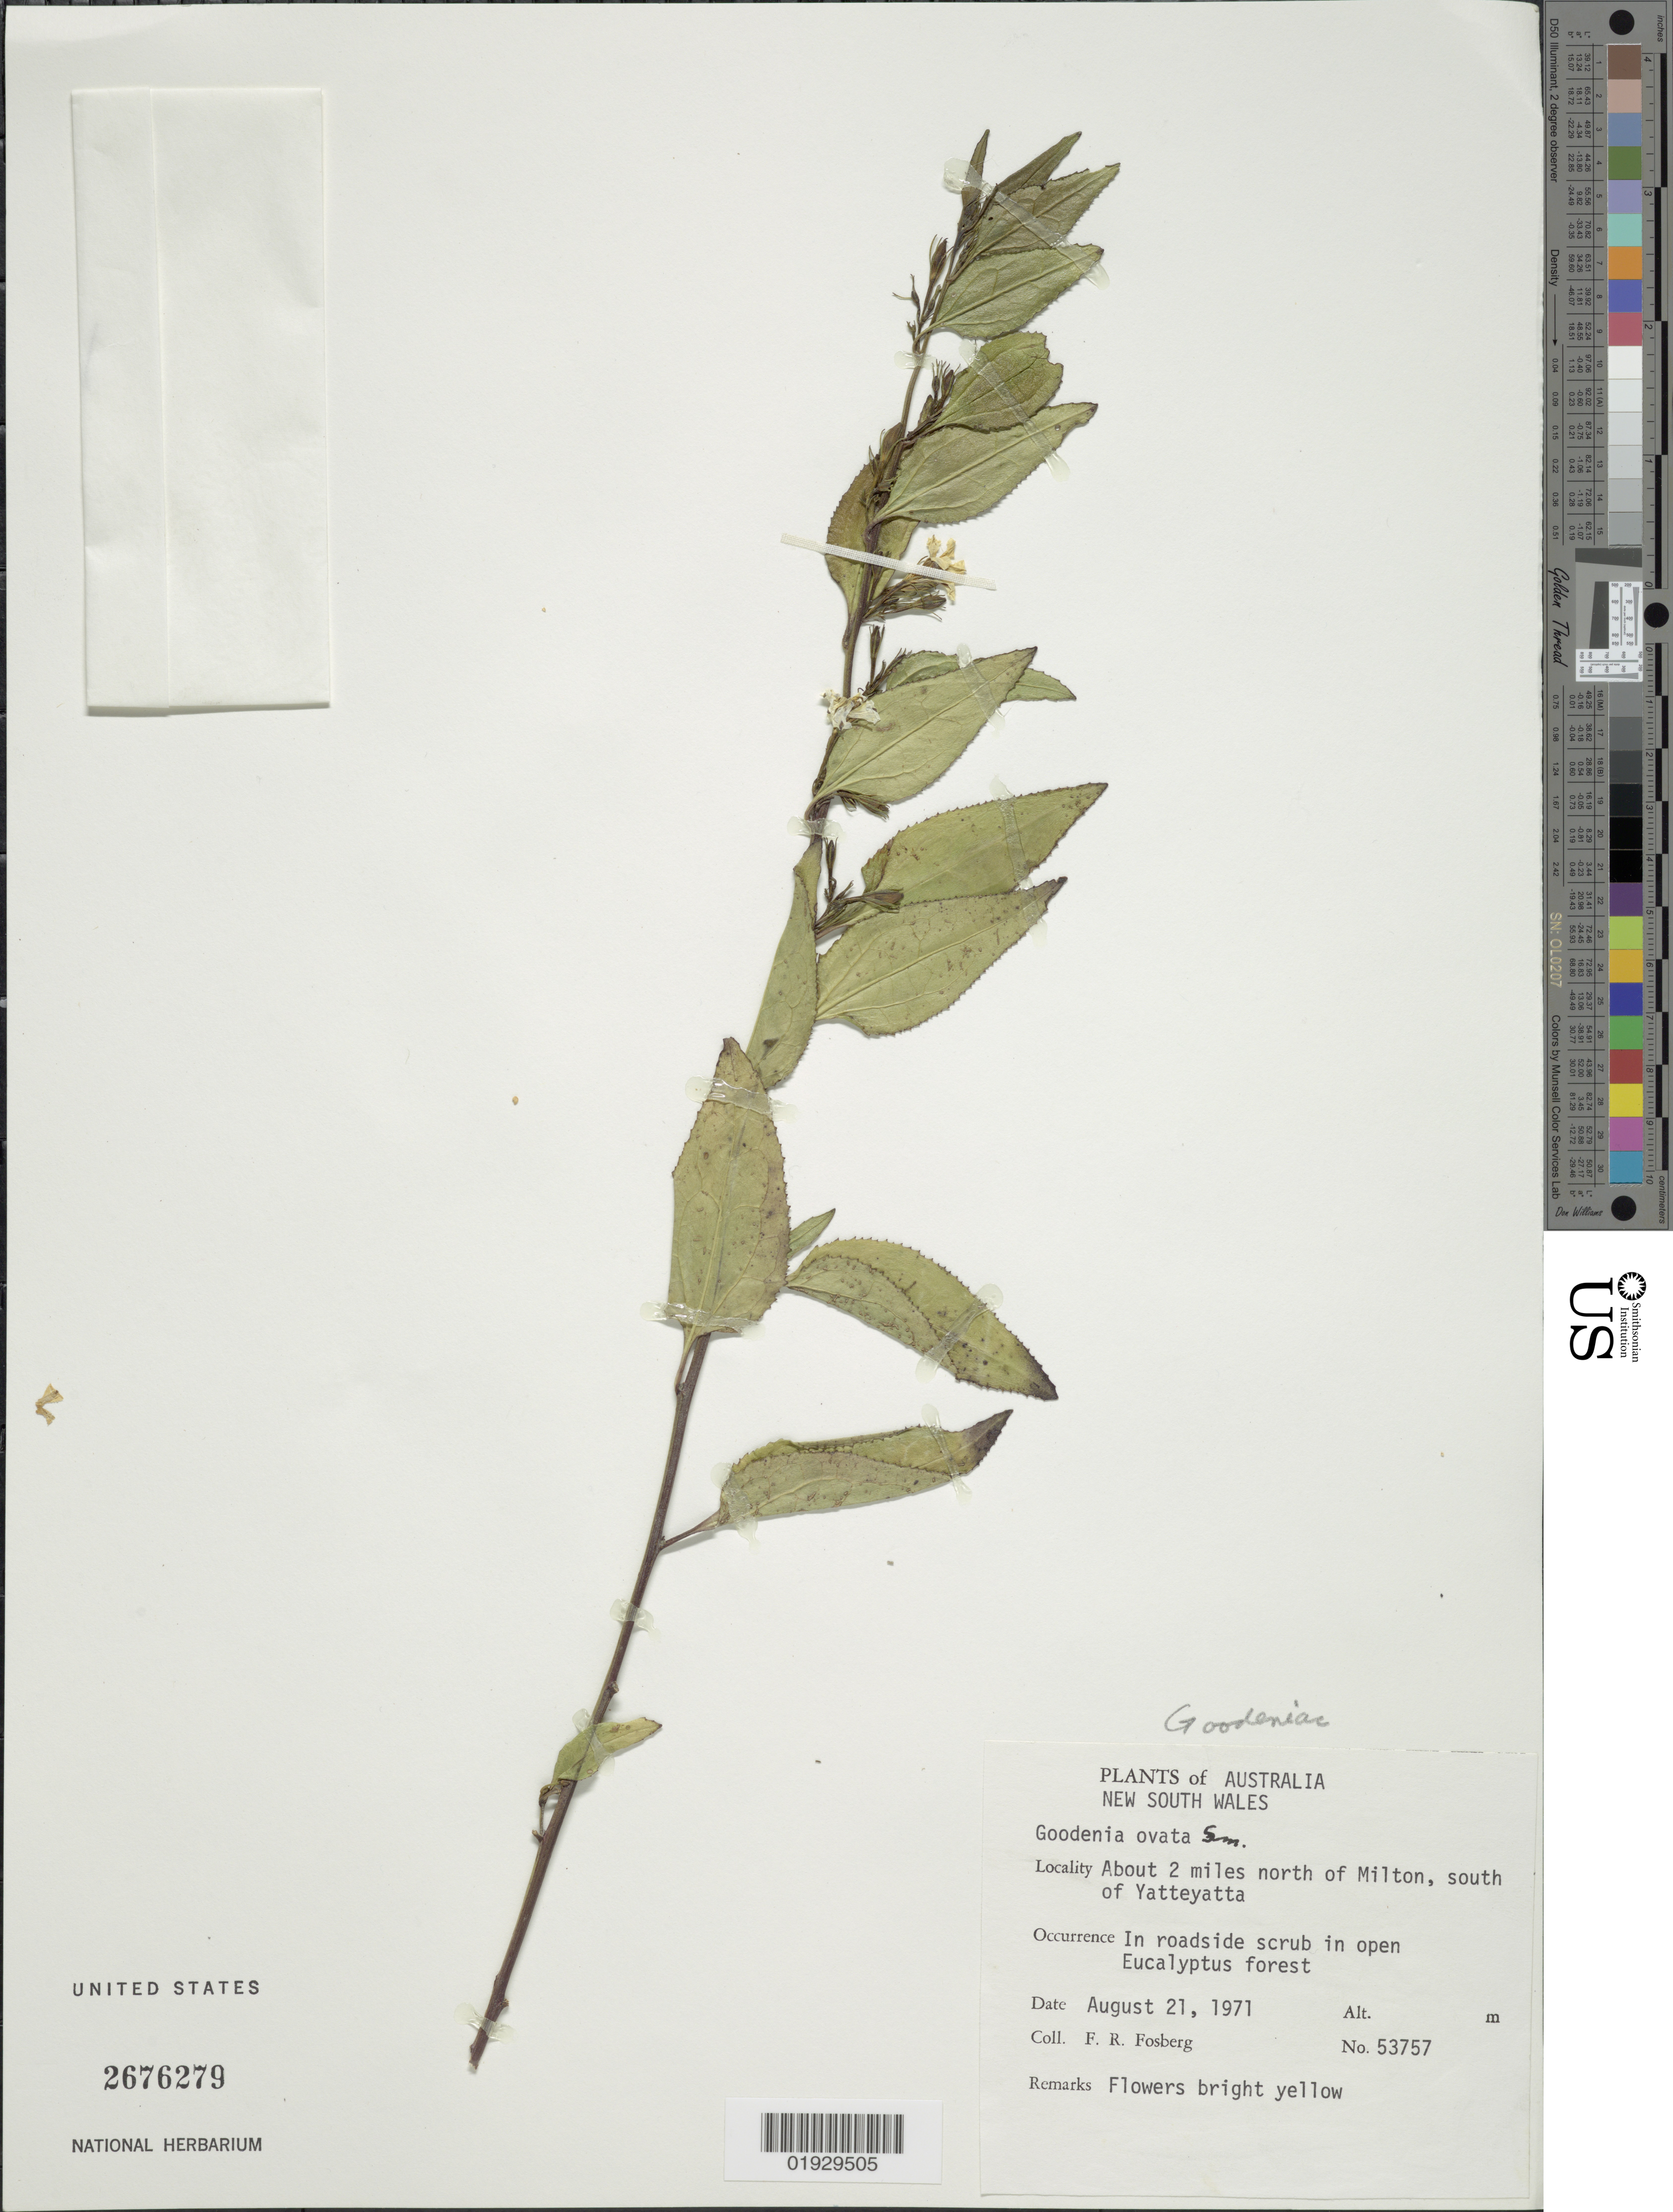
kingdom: Plantae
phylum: Tracheophyta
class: Magnoliopsida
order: Asterales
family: Goodeniaceae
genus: Goodenia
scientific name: Goodenia ovata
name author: Sm.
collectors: F. R. Fosberg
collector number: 53757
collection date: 1971-08-21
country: Australia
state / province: New South Wales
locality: About 2 miles north of Milton, south of Yatteyatta.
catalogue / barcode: US 2676279